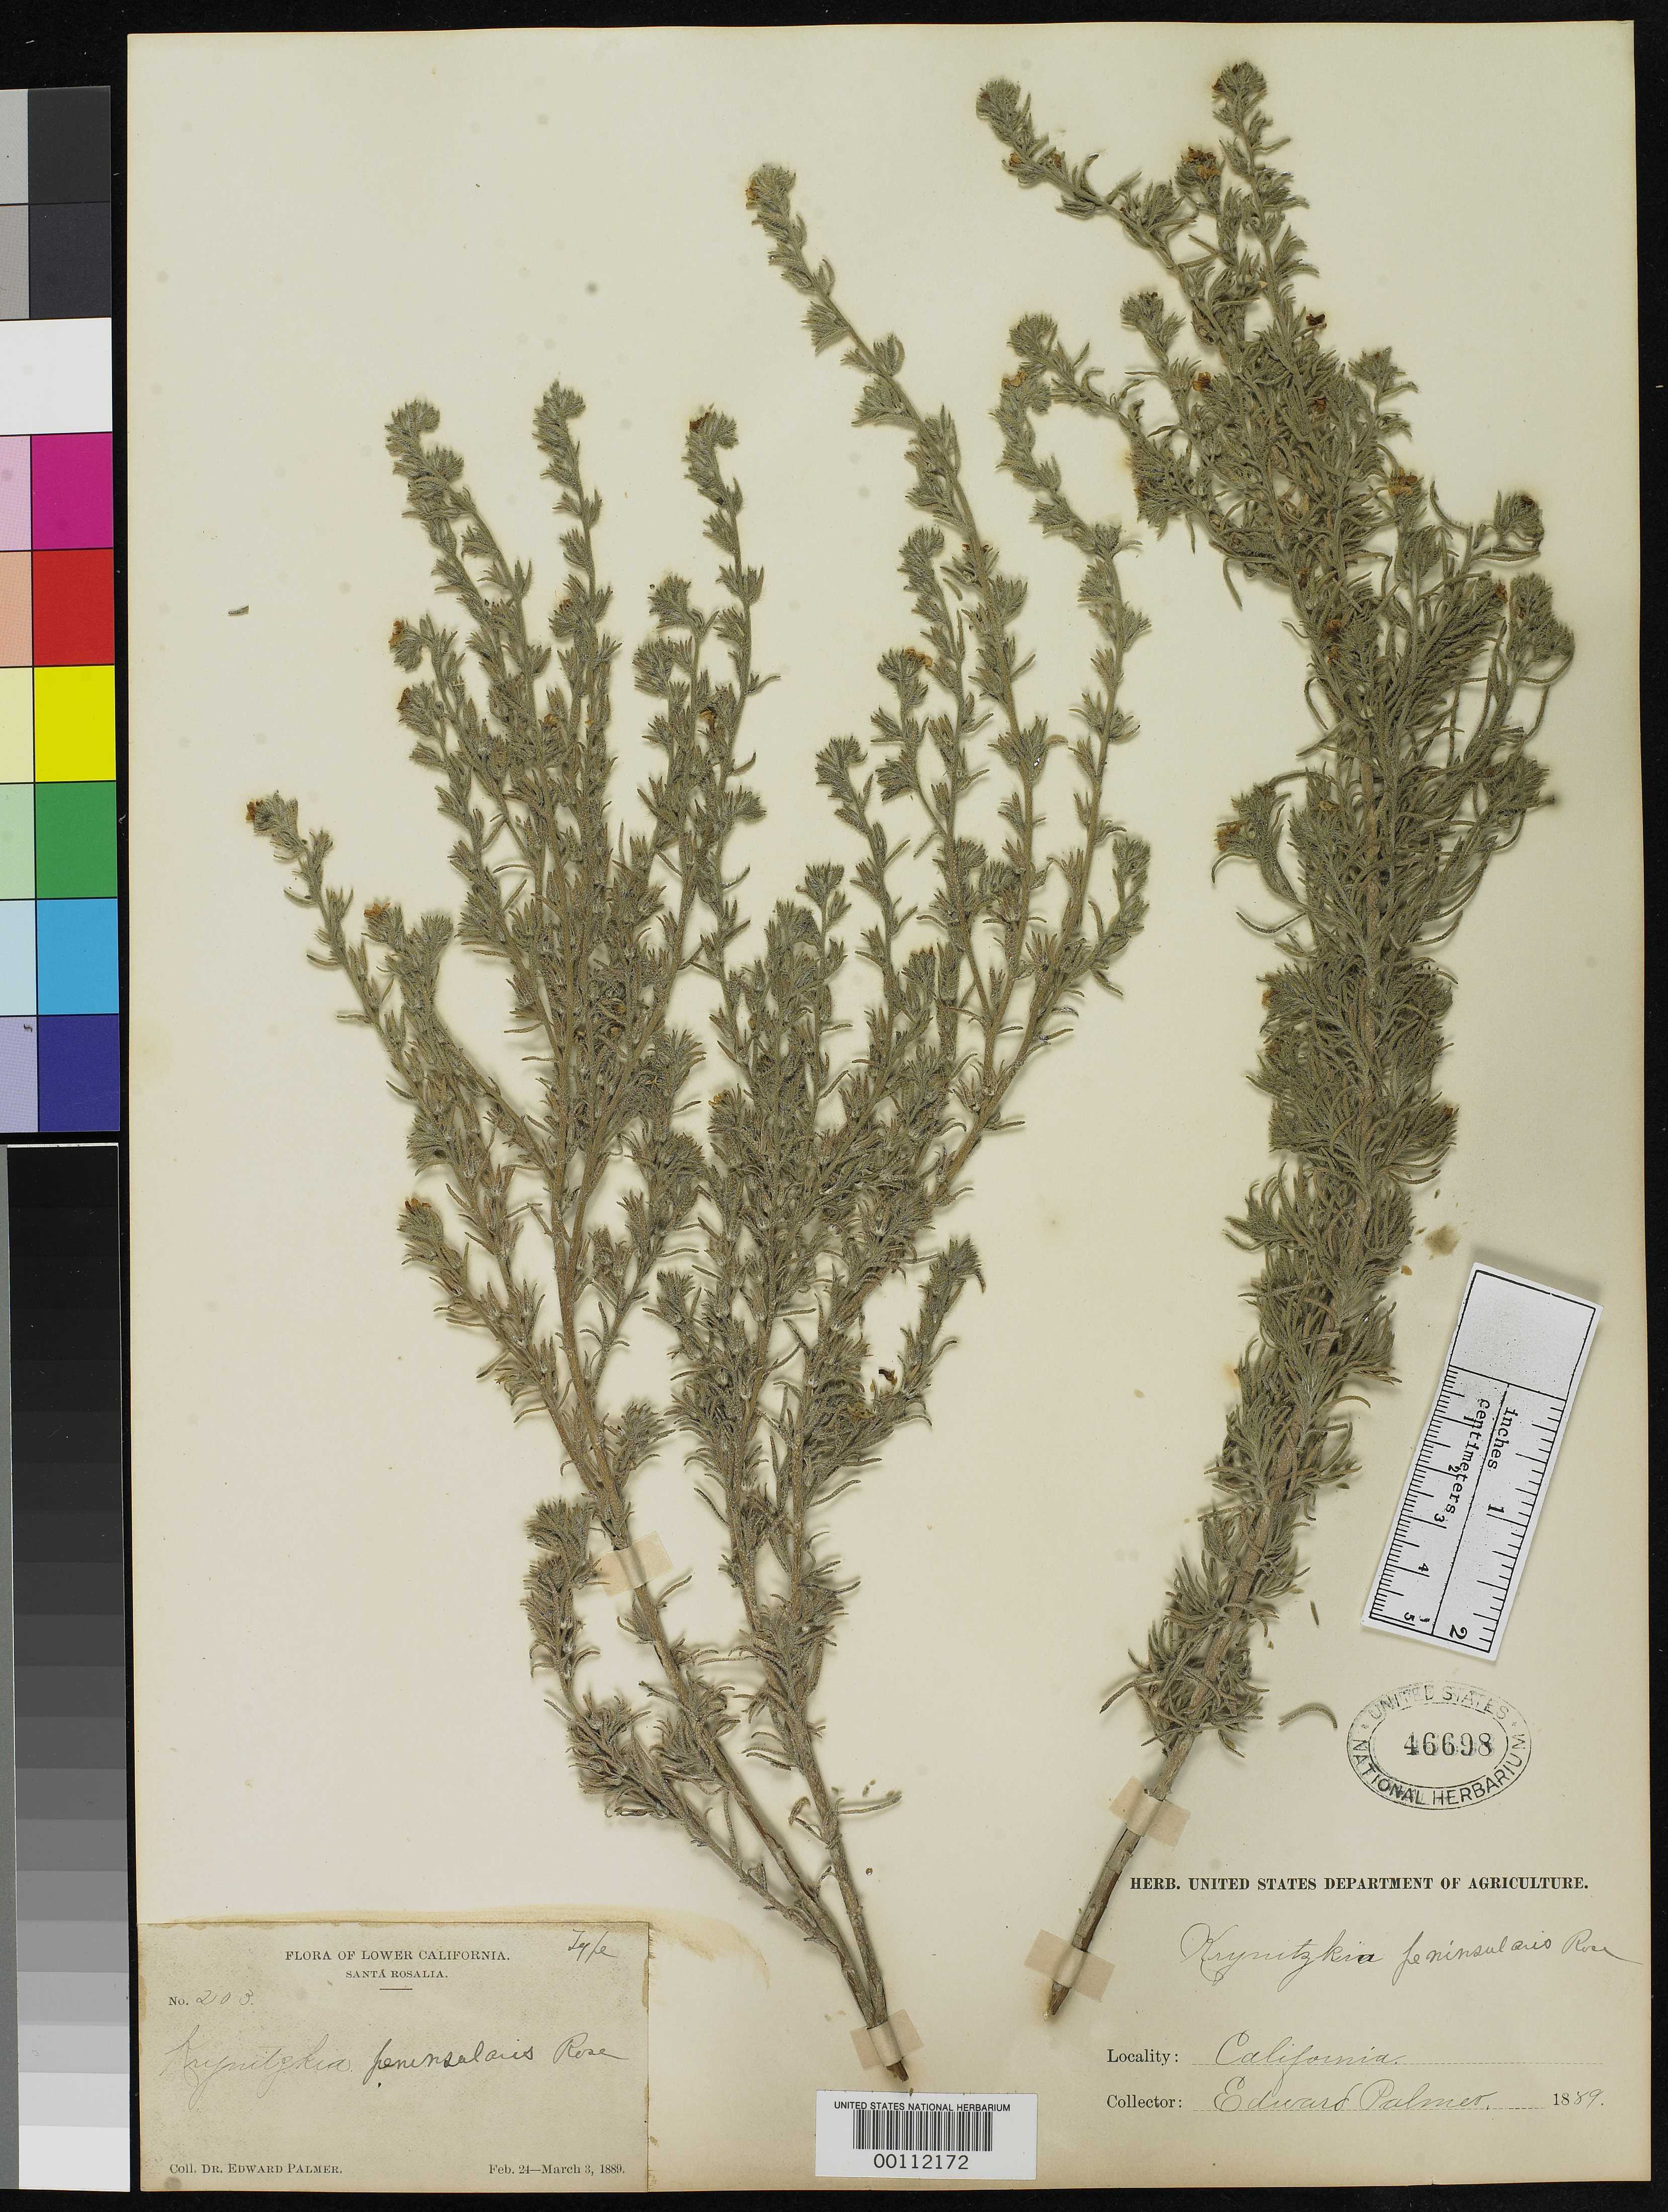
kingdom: Plantae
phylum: Tracheophyta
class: Magnoliopsida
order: Boraginales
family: Boraginaceae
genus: Krynitzkia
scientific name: Krynitzkia peninsularis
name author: Rose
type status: Type Collection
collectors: E. Palmer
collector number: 203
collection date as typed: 23 Feb 1889 to 03 Mar 1889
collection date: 1889-02-23/1889-03-03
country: Mexico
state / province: Baja California Sur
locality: Near San Tarosalis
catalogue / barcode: US 46698